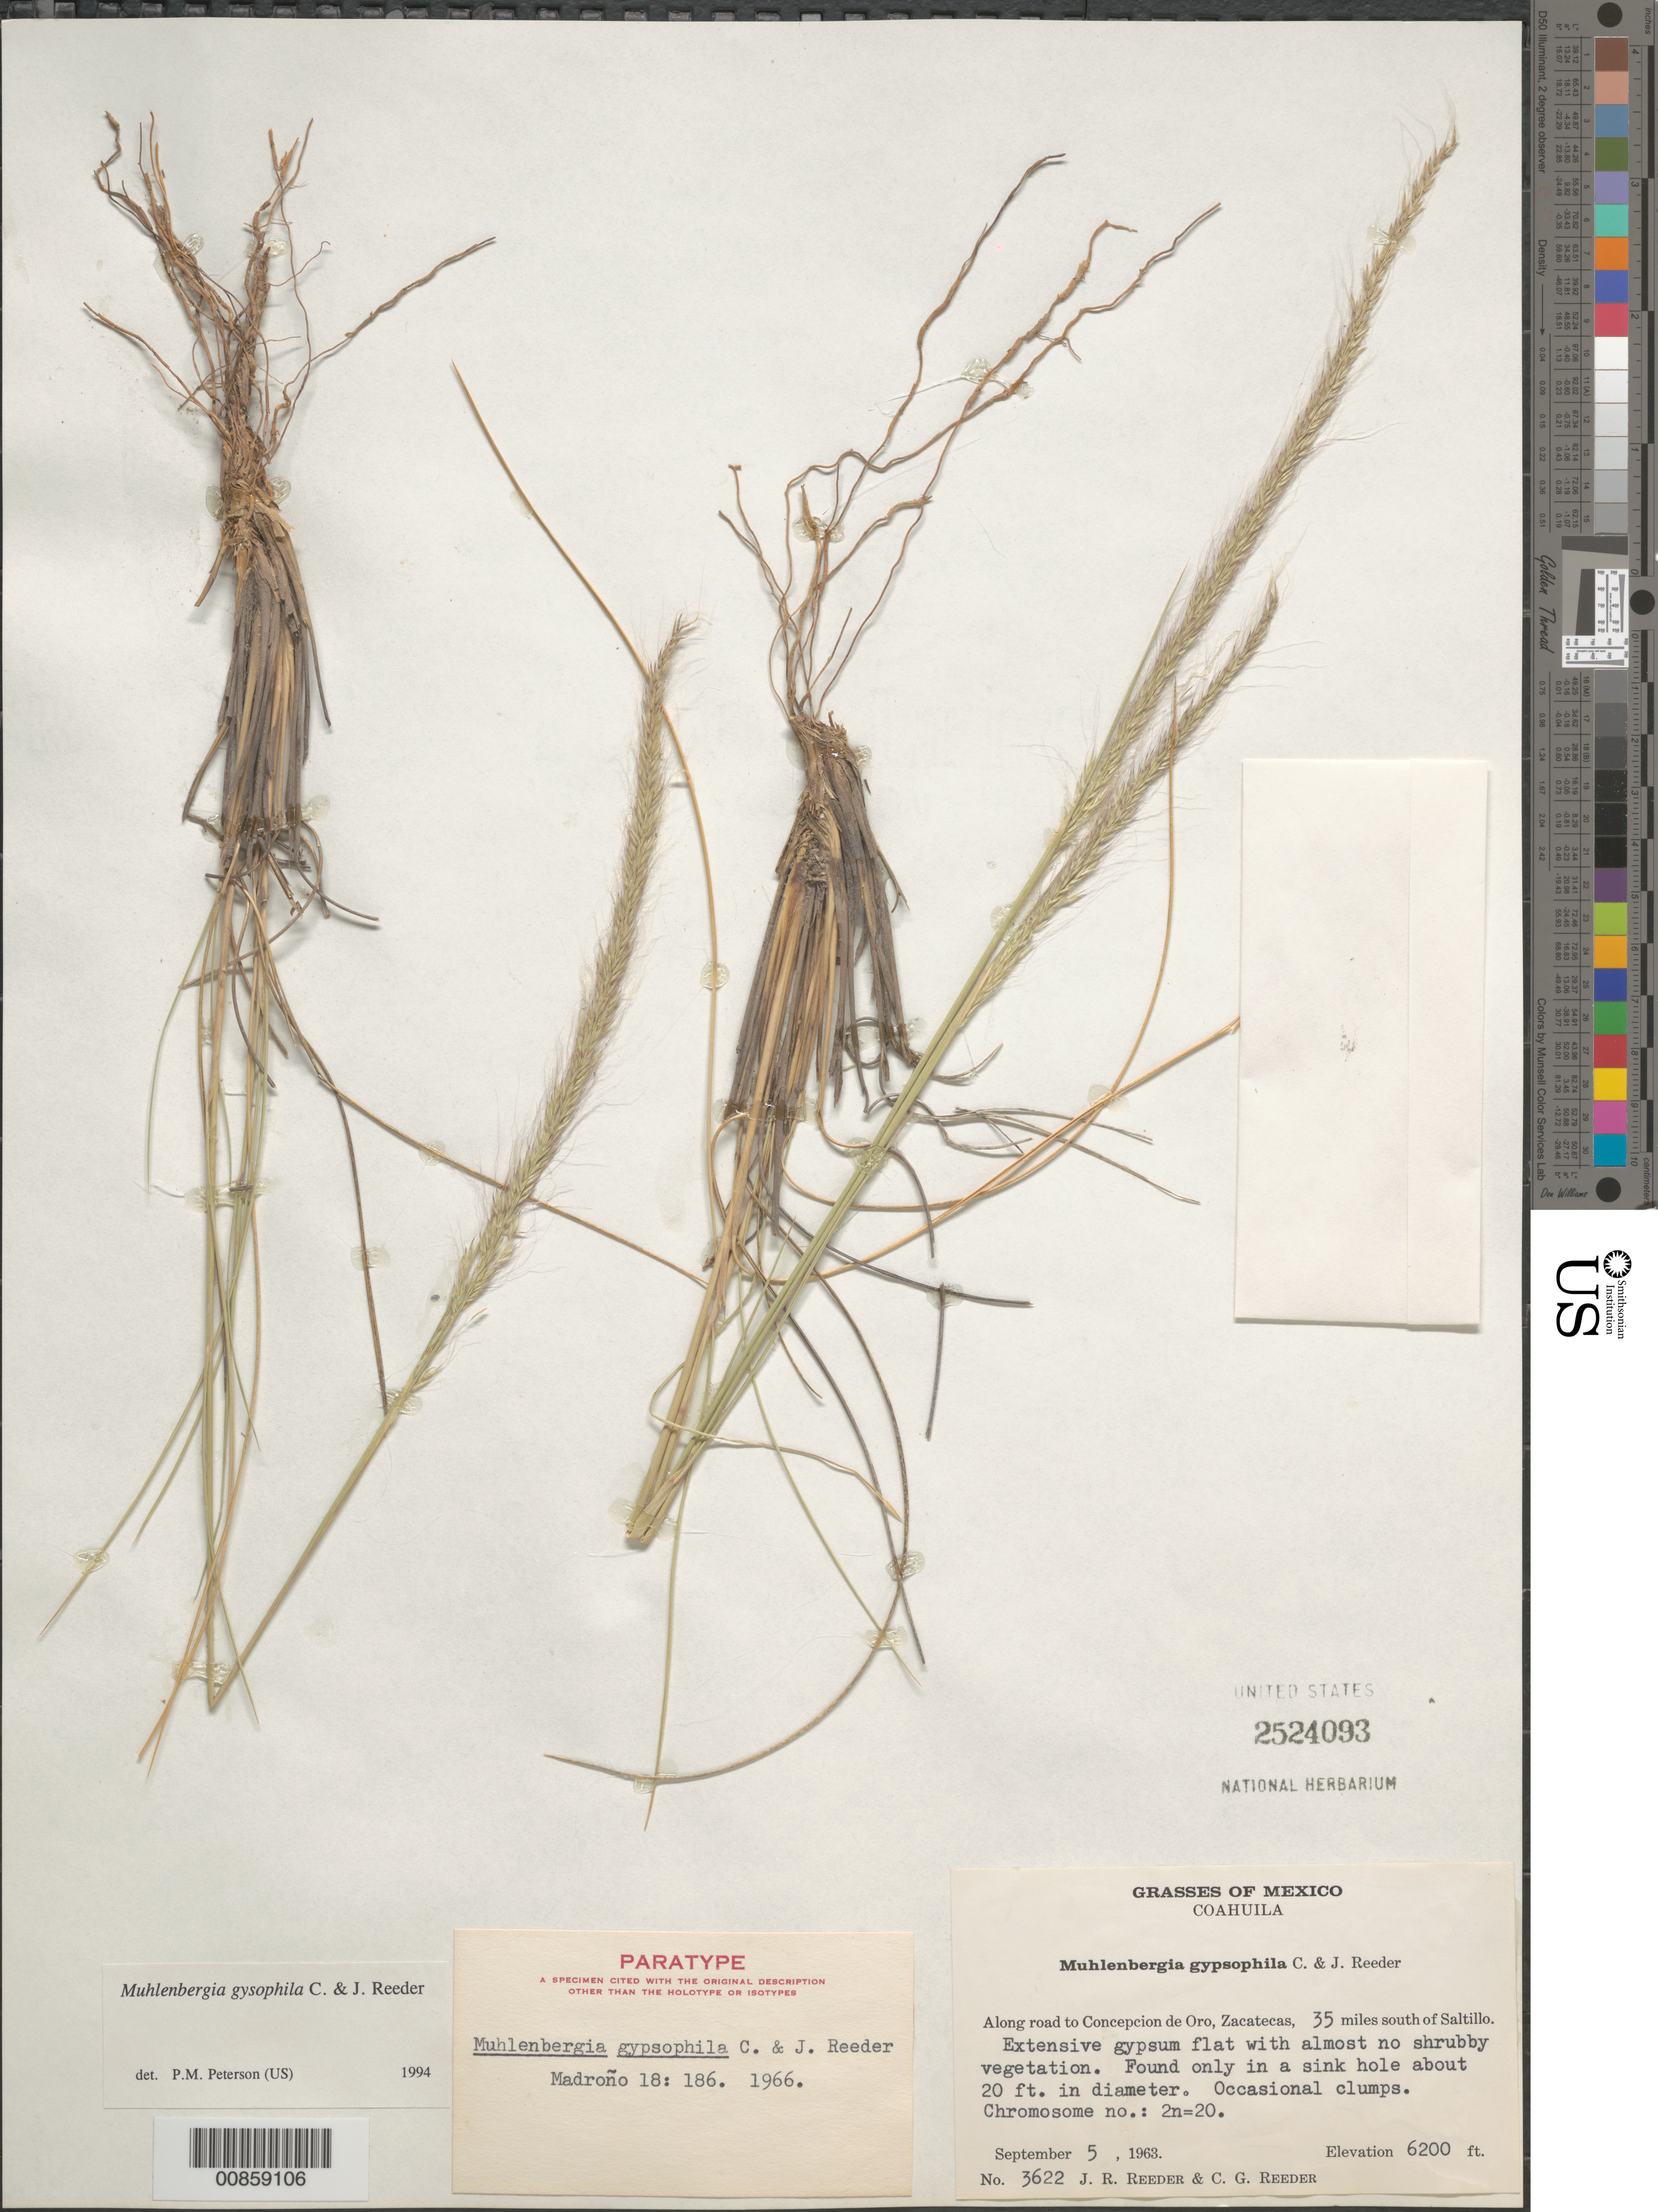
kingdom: Plantae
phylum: Tracheophyta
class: Liliopsida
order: Poales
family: Poaceae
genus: Muhlenbergia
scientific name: Muhlenbergia gypsophila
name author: C. Reeder & Reeder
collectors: C. G. Reeder & J. R. Reeder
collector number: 3622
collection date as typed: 05 Sep 1963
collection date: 1963-09-05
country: Mexico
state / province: Coahuila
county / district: Saltillo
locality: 32 mi S of Saltillo, mpio. Saltillo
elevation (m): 1891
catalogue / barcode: US 2524093